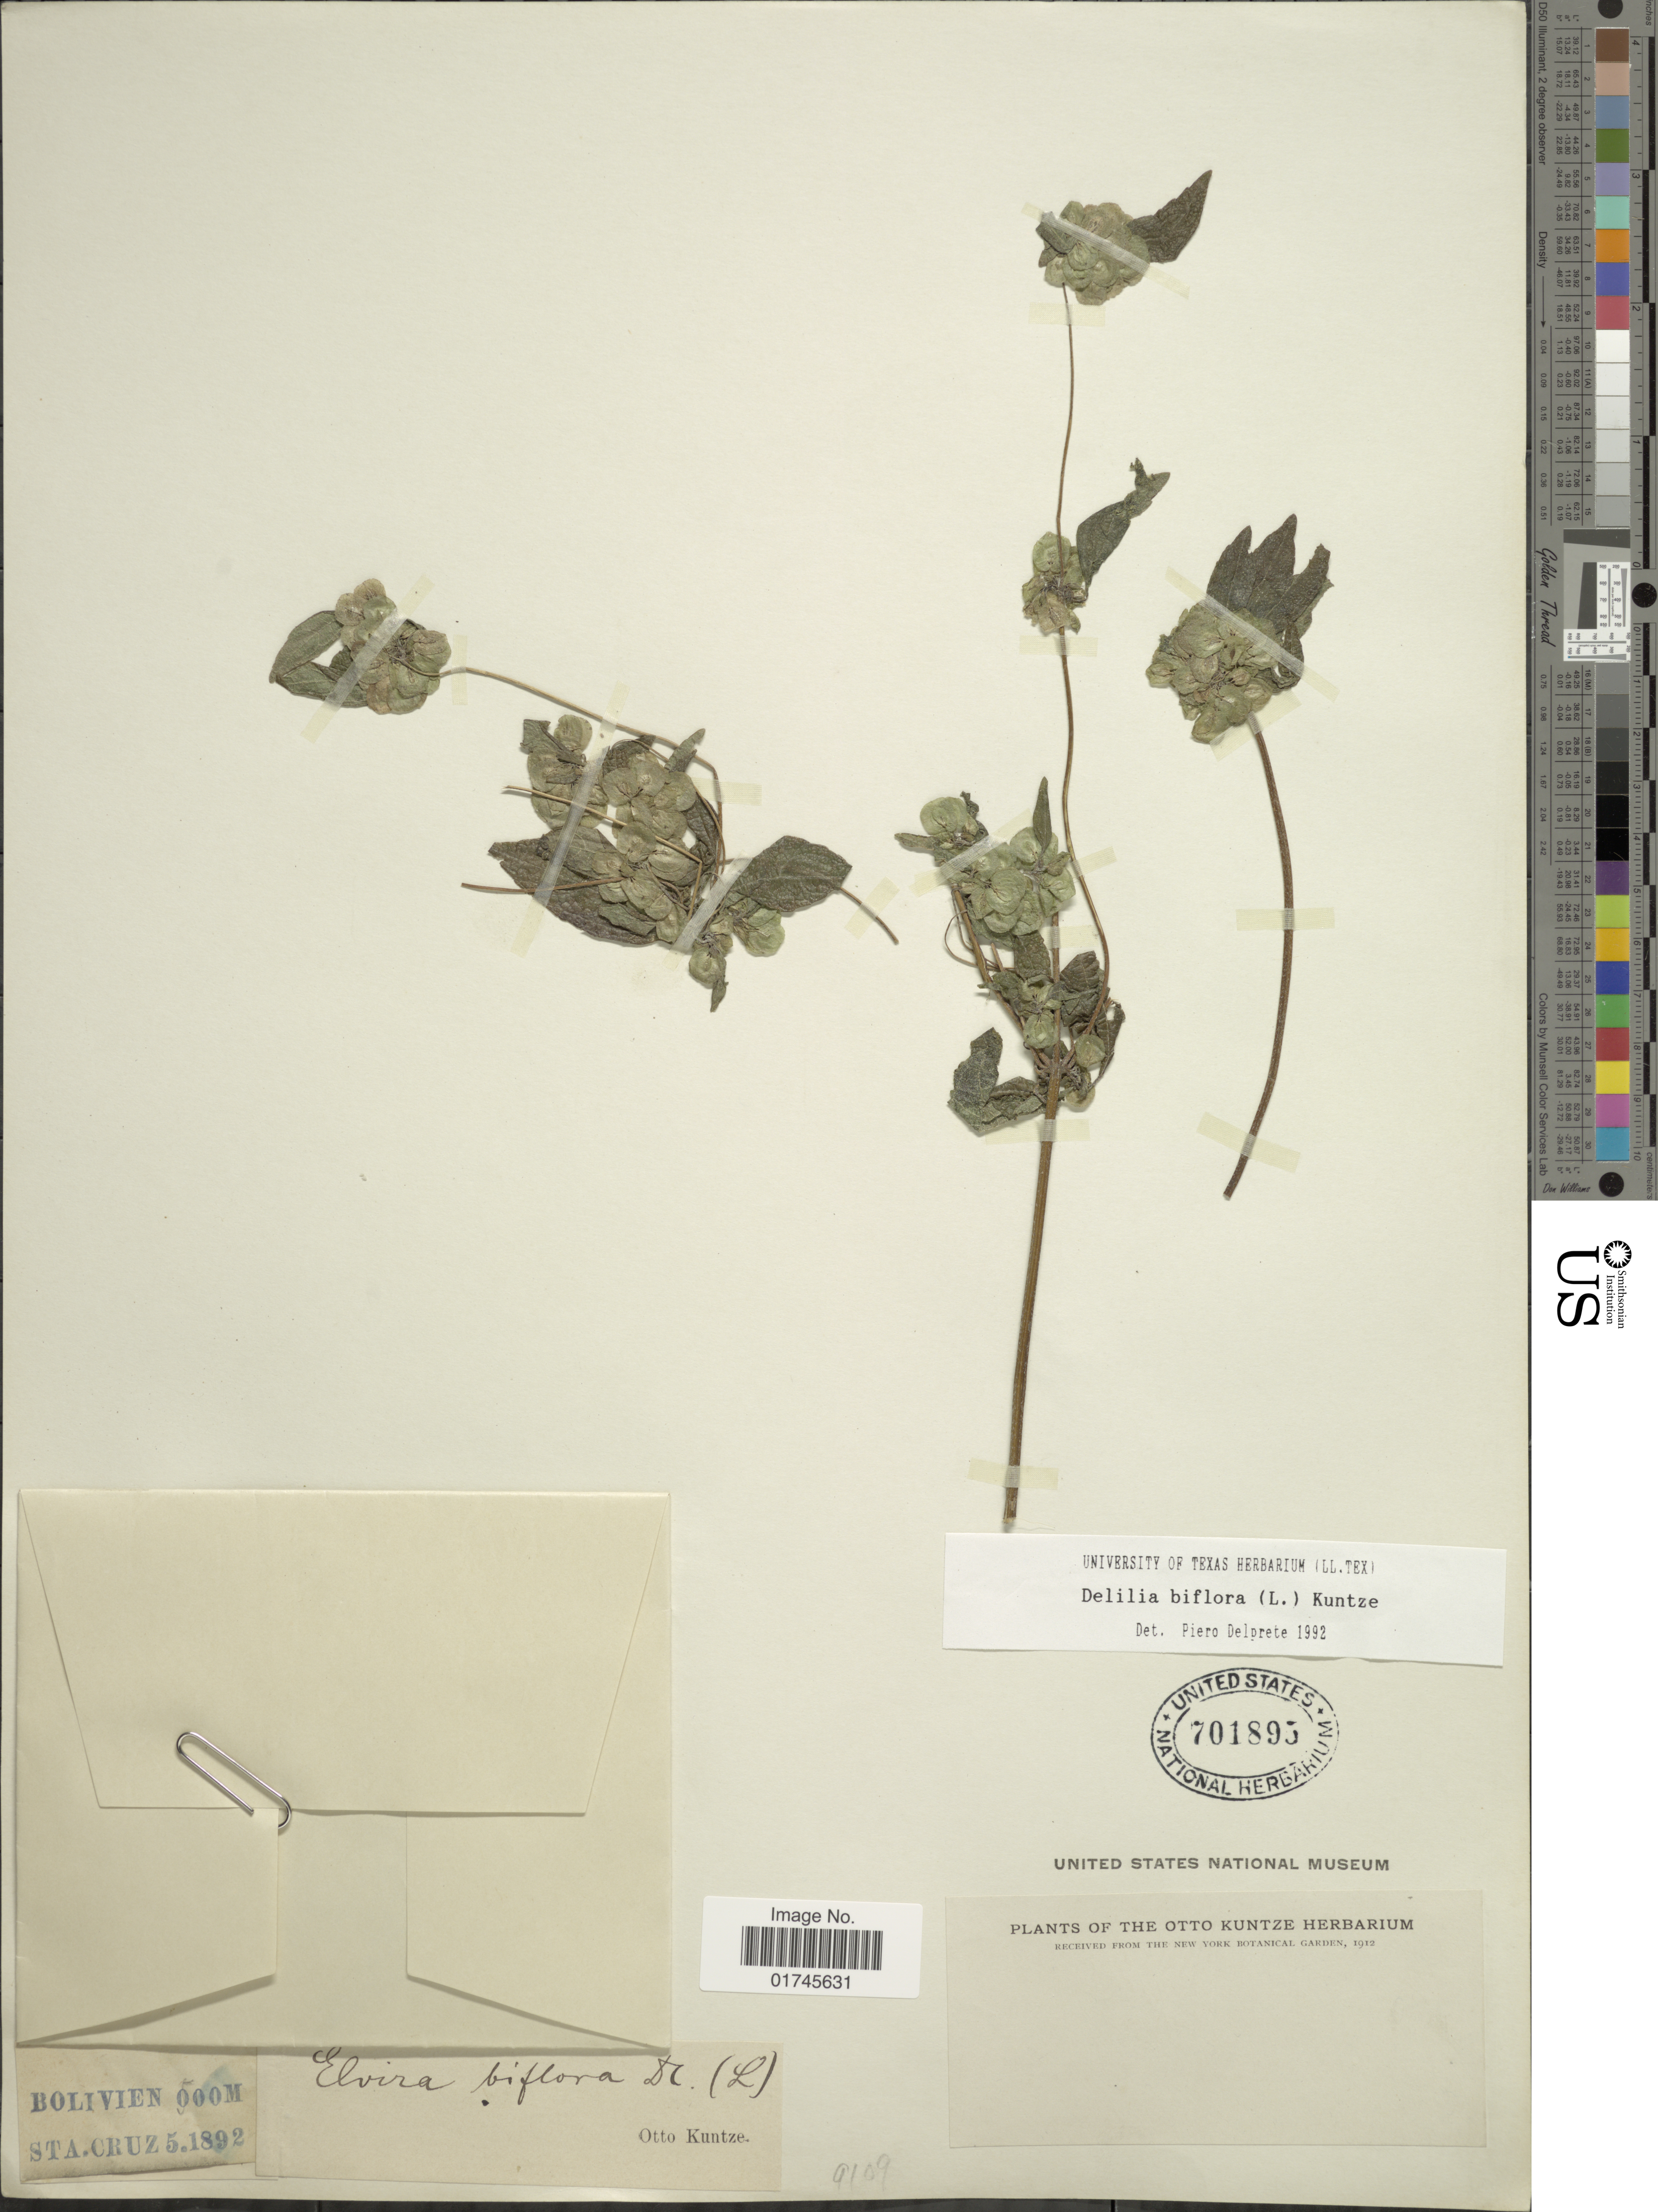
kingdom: Plantae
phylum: Tracheophyta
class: Magnoliopsida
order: Asterales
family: Asteraceae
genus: Delilia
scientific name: Delilia biflora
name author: (L.) Kuntze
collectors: C.E.O. Kuntze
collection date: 1892-05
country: Bolivia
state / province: Santa Cruz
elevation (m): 500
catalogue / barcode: US 701895